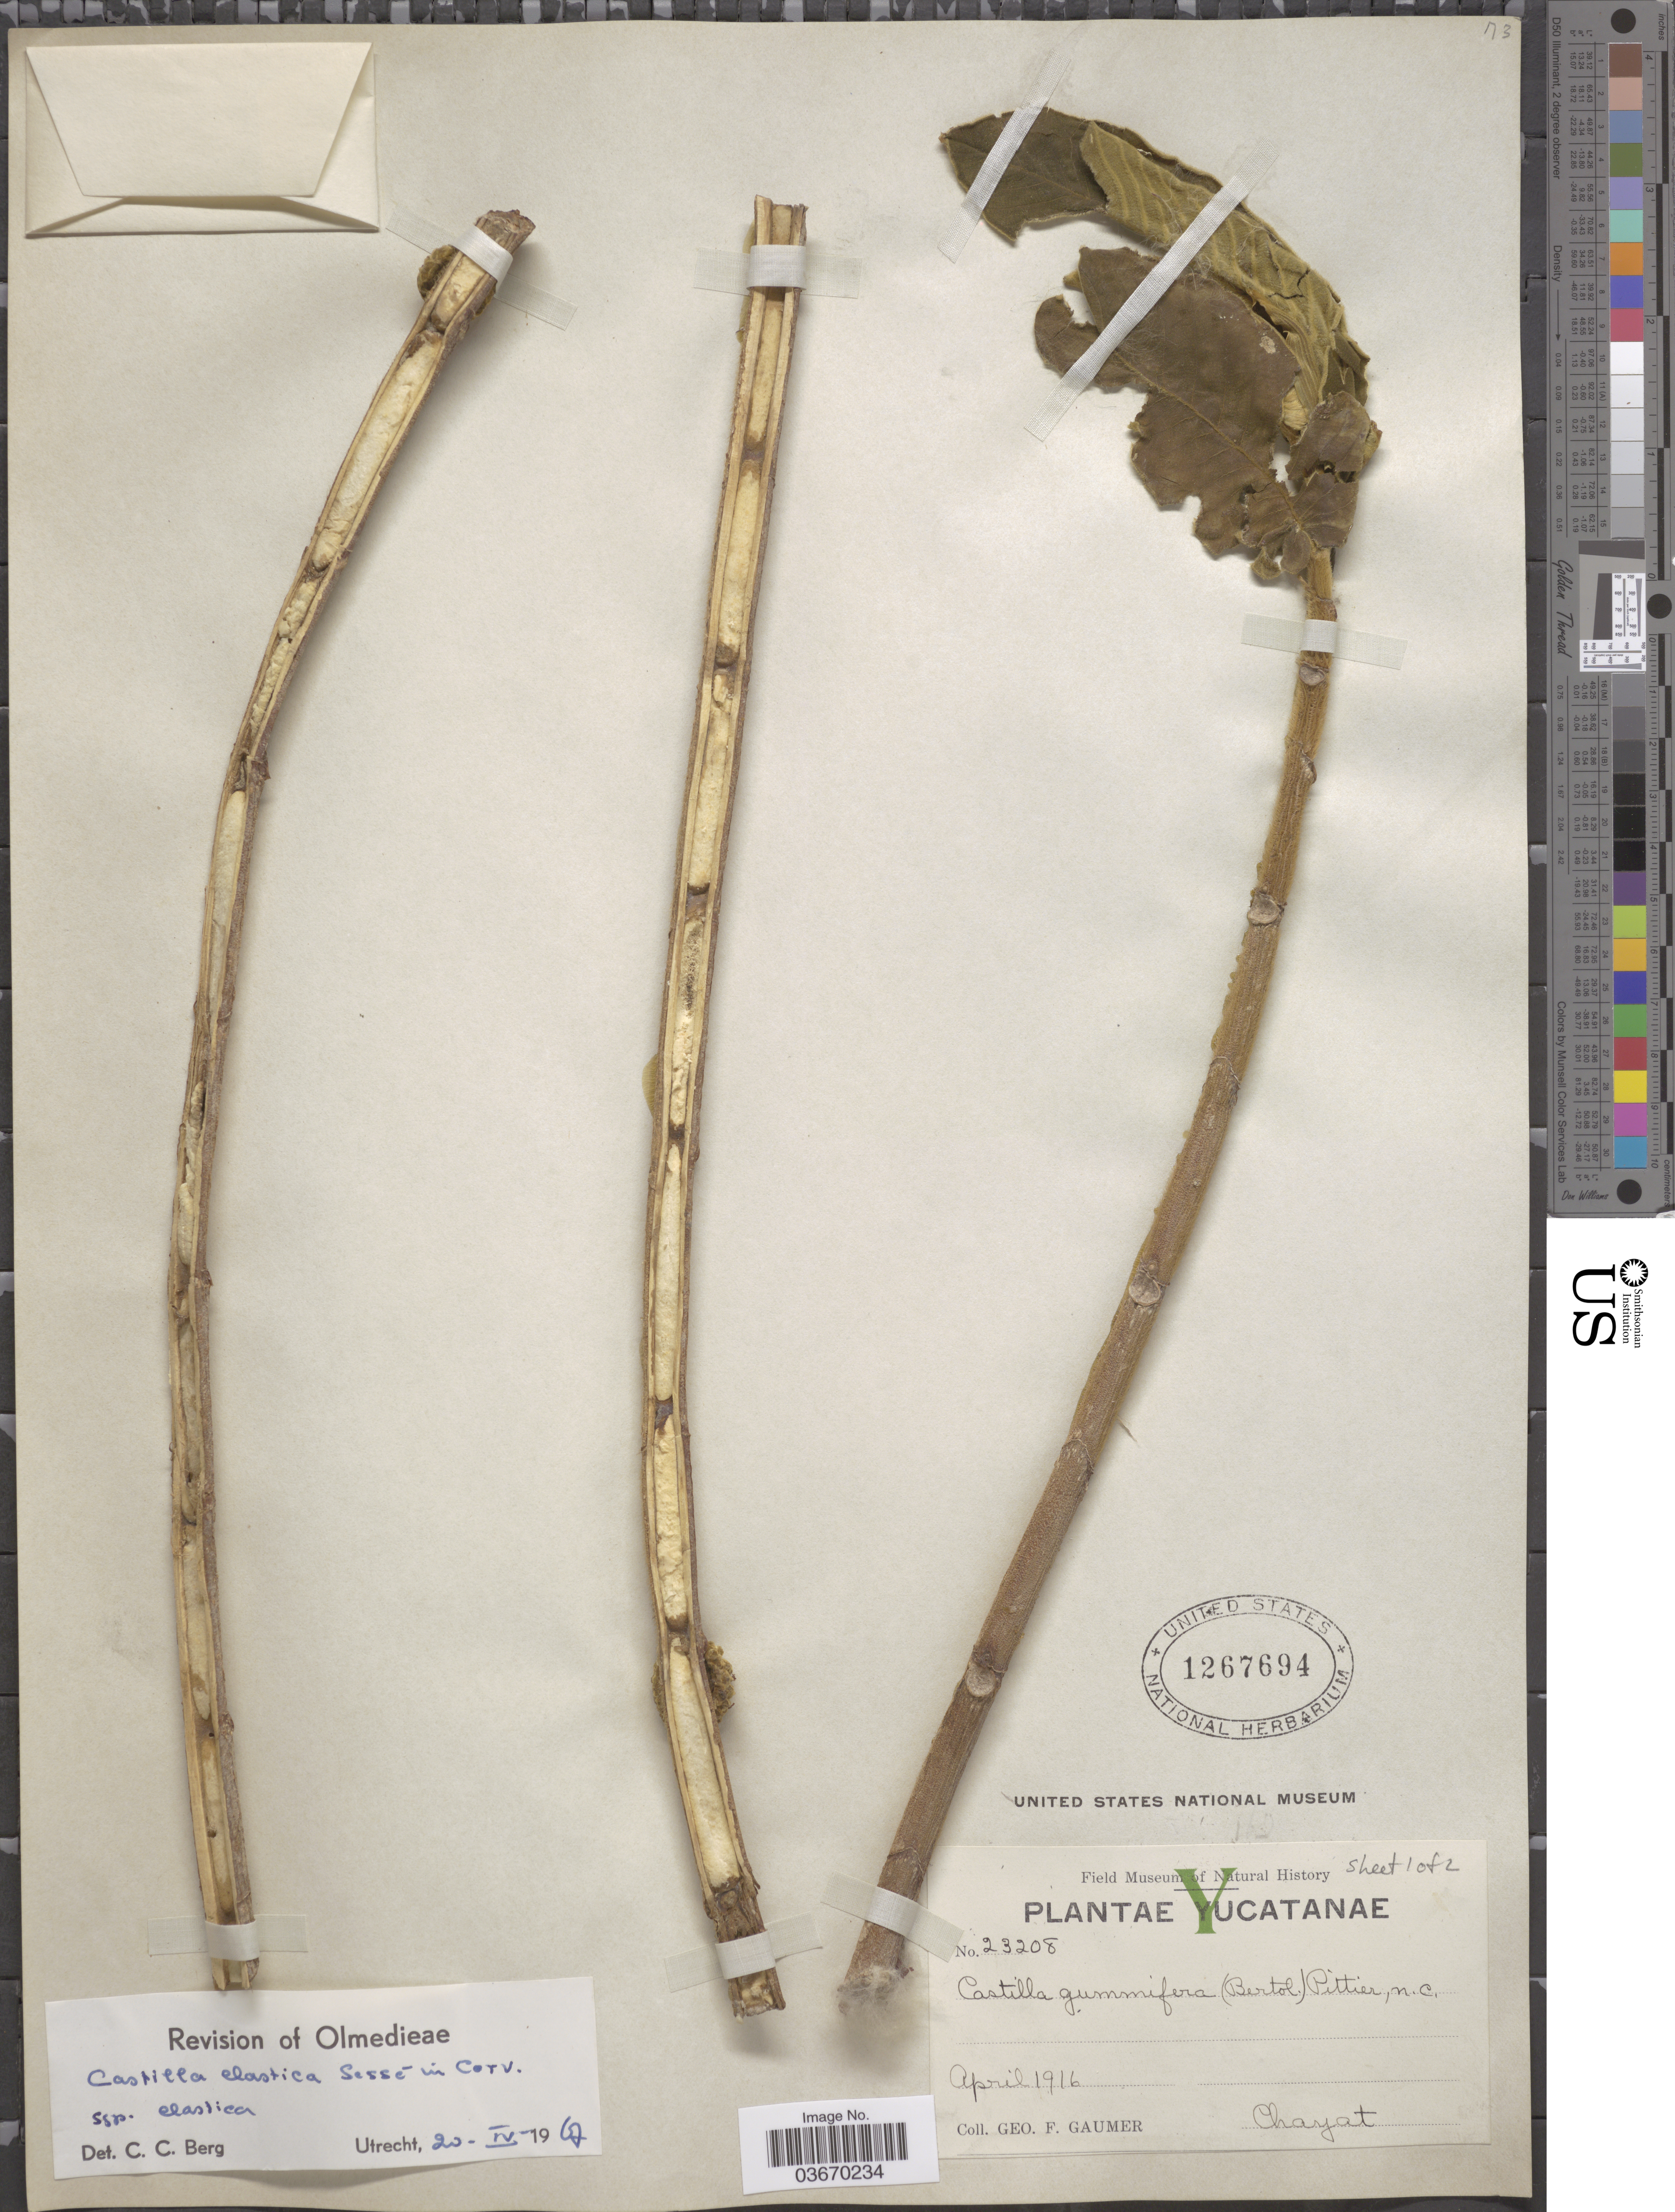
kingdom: Plantae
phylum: Tracheophyta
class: Magnoliopsida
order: Rosales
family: Moraceae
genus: Castilla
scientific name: Castilla elastica subsp. elastica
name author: Sessé ex Cerv.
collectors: G. F. Gaumer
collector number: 23208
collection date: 1916-04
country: Mexico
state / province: Yucatán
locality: Chayat.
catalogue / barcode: US 1267694